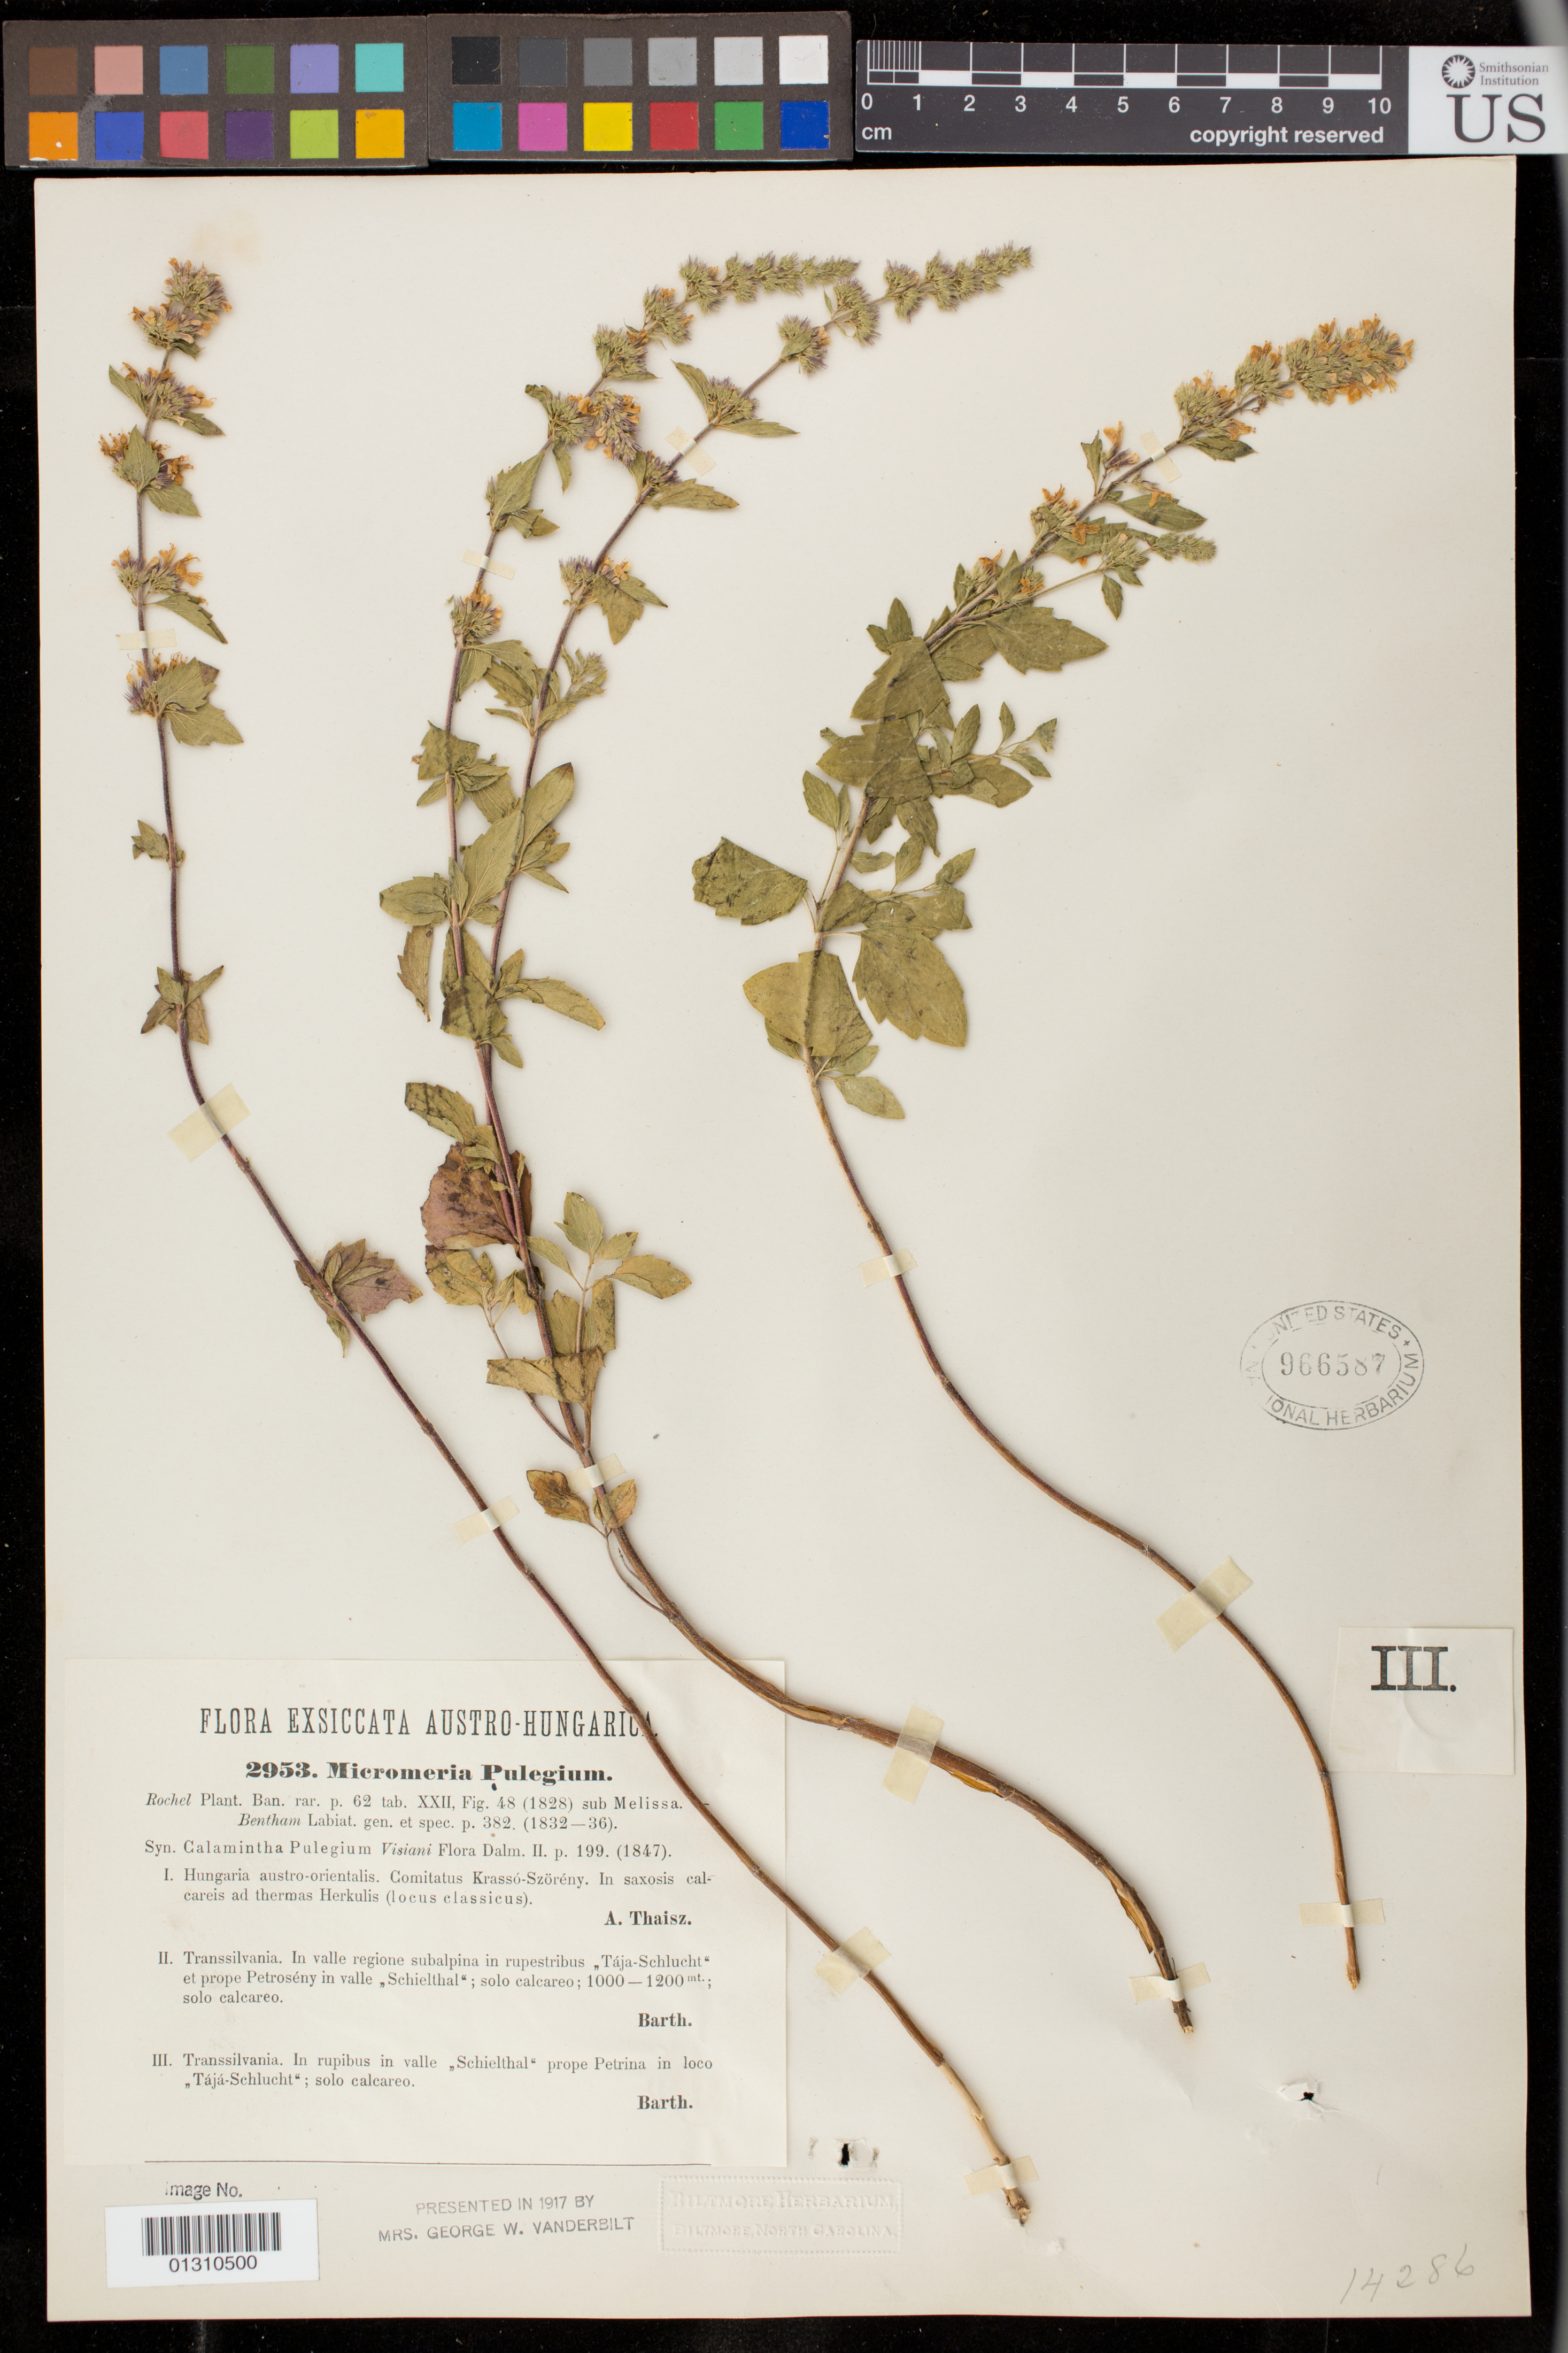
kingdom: Plantae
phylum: Tracheophyta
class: Magnoliopsida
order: Lamiales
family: Lamiaceae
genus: Micromeria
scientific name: Micromeria pulegium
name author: (Rochel) Benth.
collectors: Barth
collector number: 2953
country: Romania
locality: Transsilvania. In valle regione subalpina in rupestribus "Taja-Schlucht" et ptopr Petroseny in valle "Schielthal"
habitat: solo calcareo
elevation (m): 1000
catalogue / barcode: US 966587